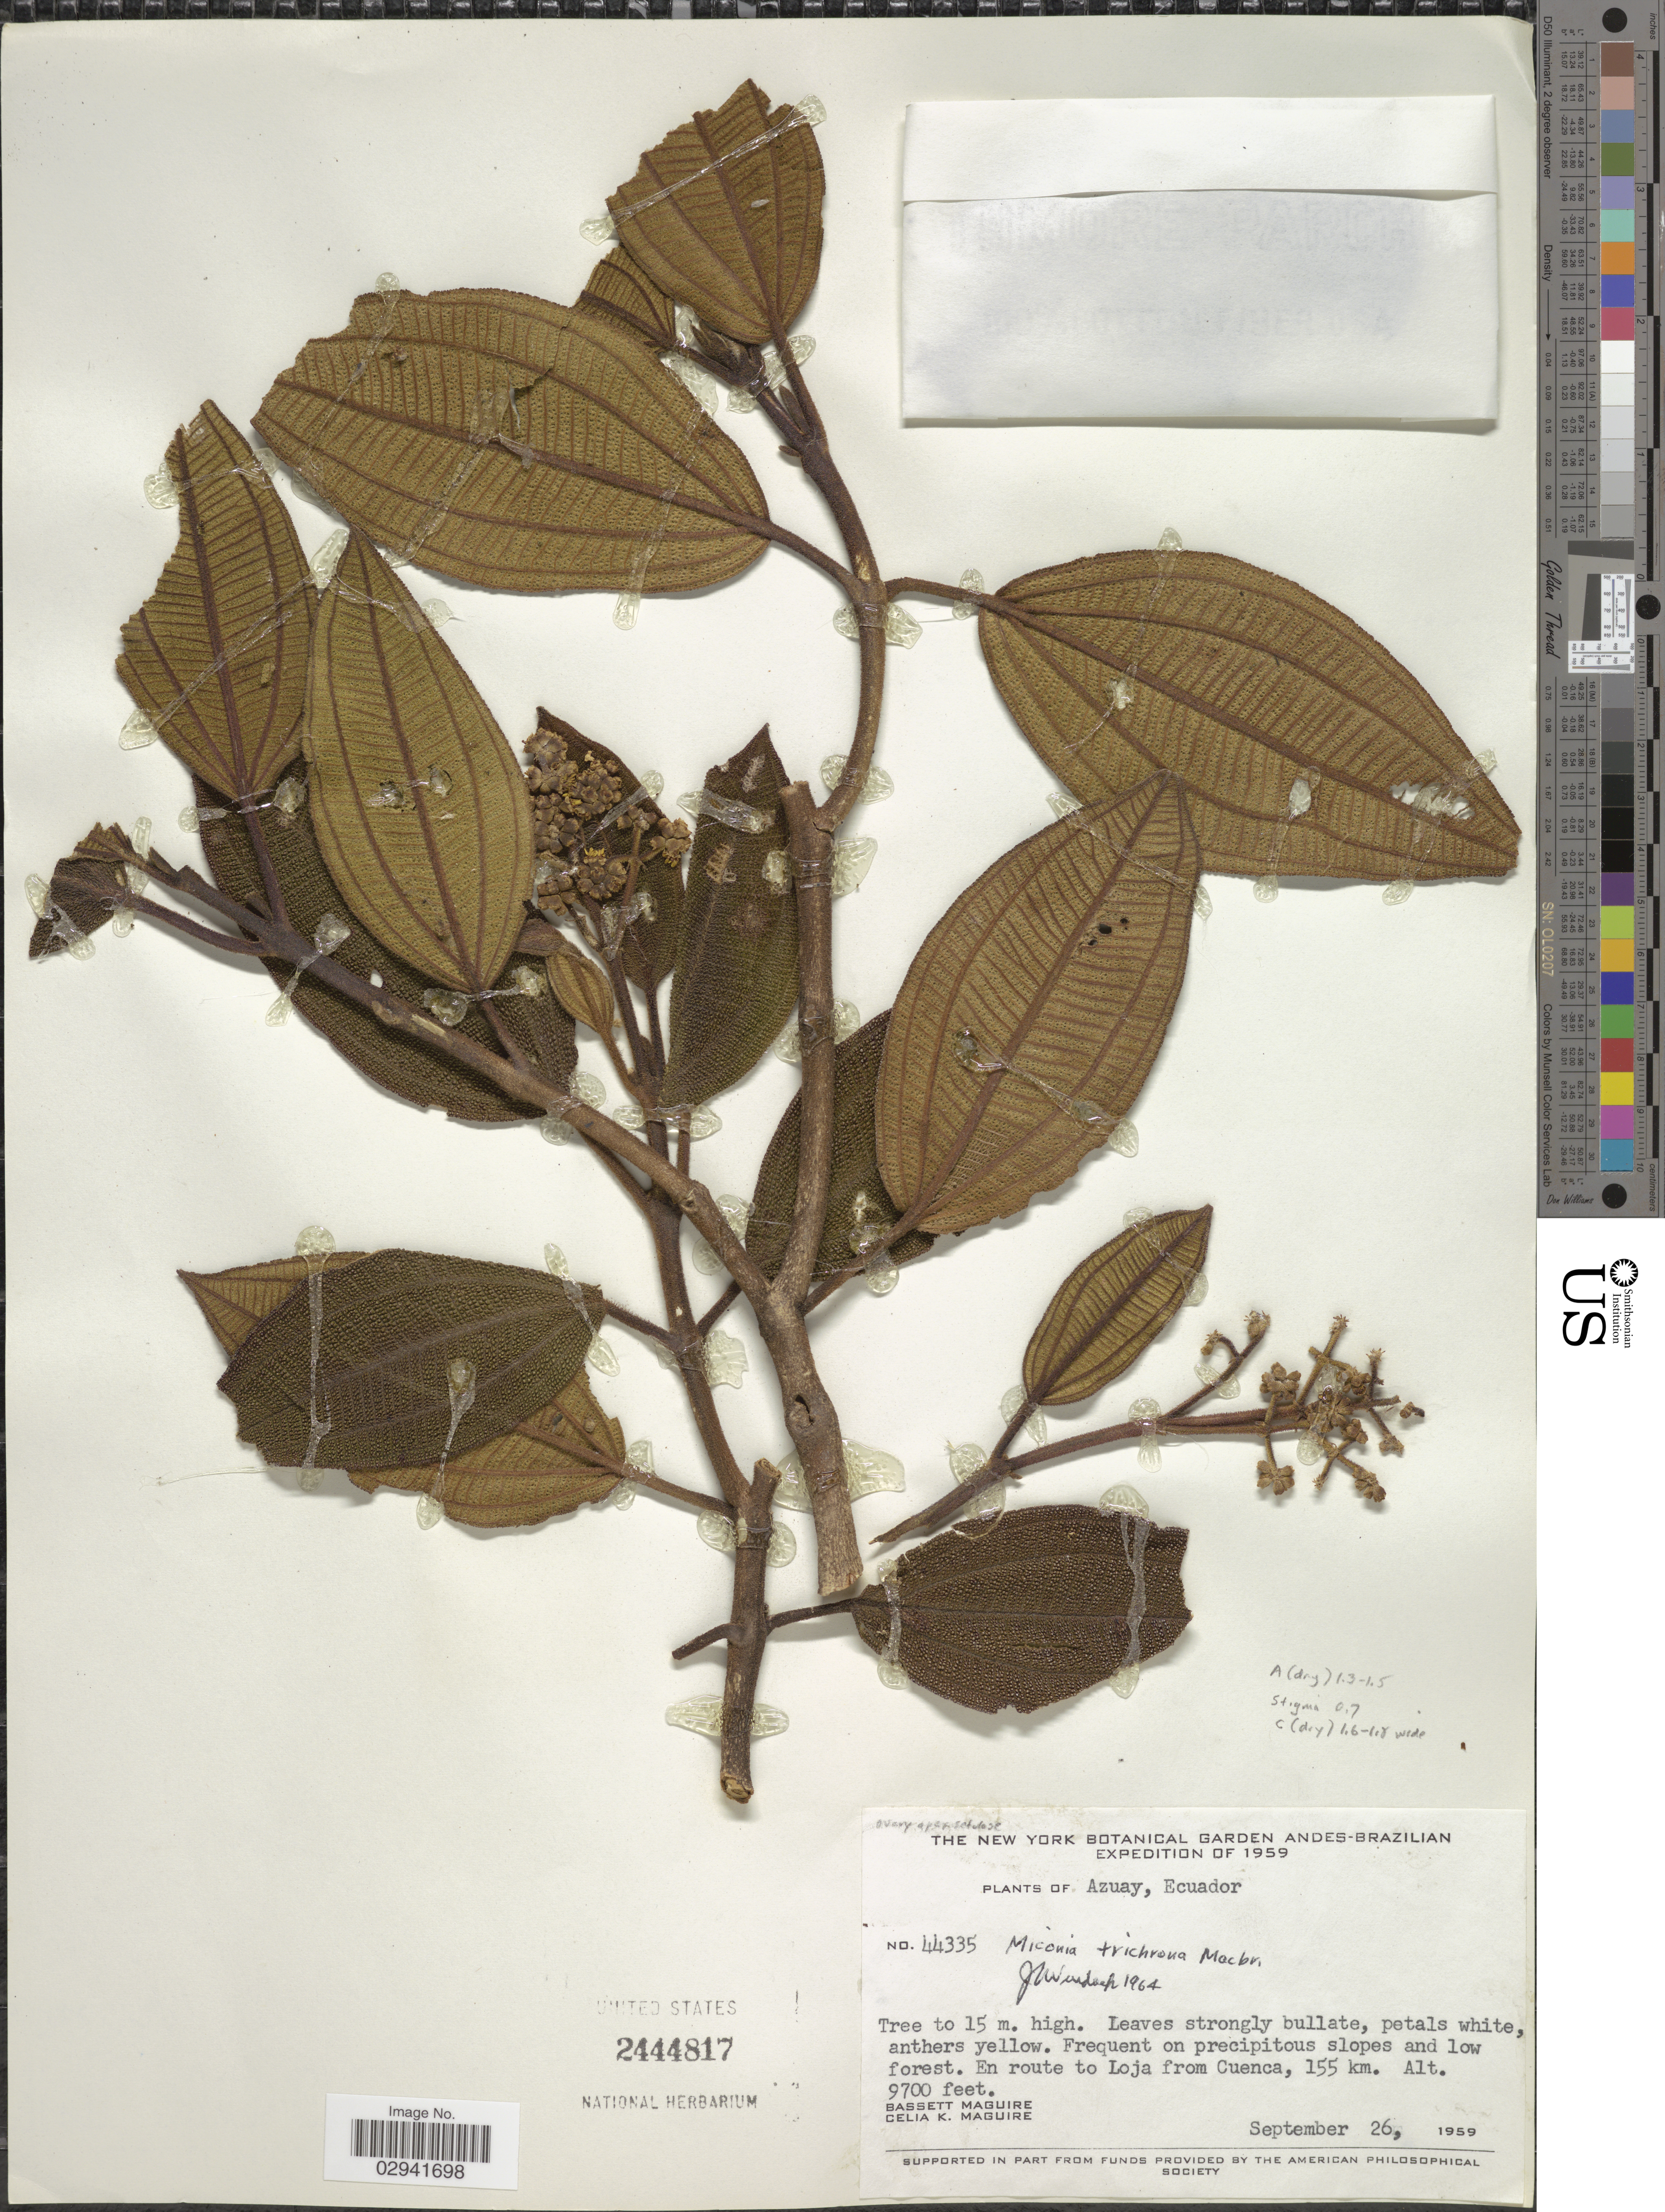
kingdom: Plantae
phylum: Tracheophyta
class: Magnoliopsida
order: Myrtales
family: Melastomataceae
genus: Miconia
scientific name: Miconia obscura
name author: (Bonpl.) Naudin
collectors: B. Maguire & C. K. Maguire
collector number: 44335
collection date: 1959-09-26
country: Ecuador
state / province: Azuay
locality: En route to Loja from Cuenca, 155 km.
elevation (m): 2957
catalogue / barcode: US 2444817